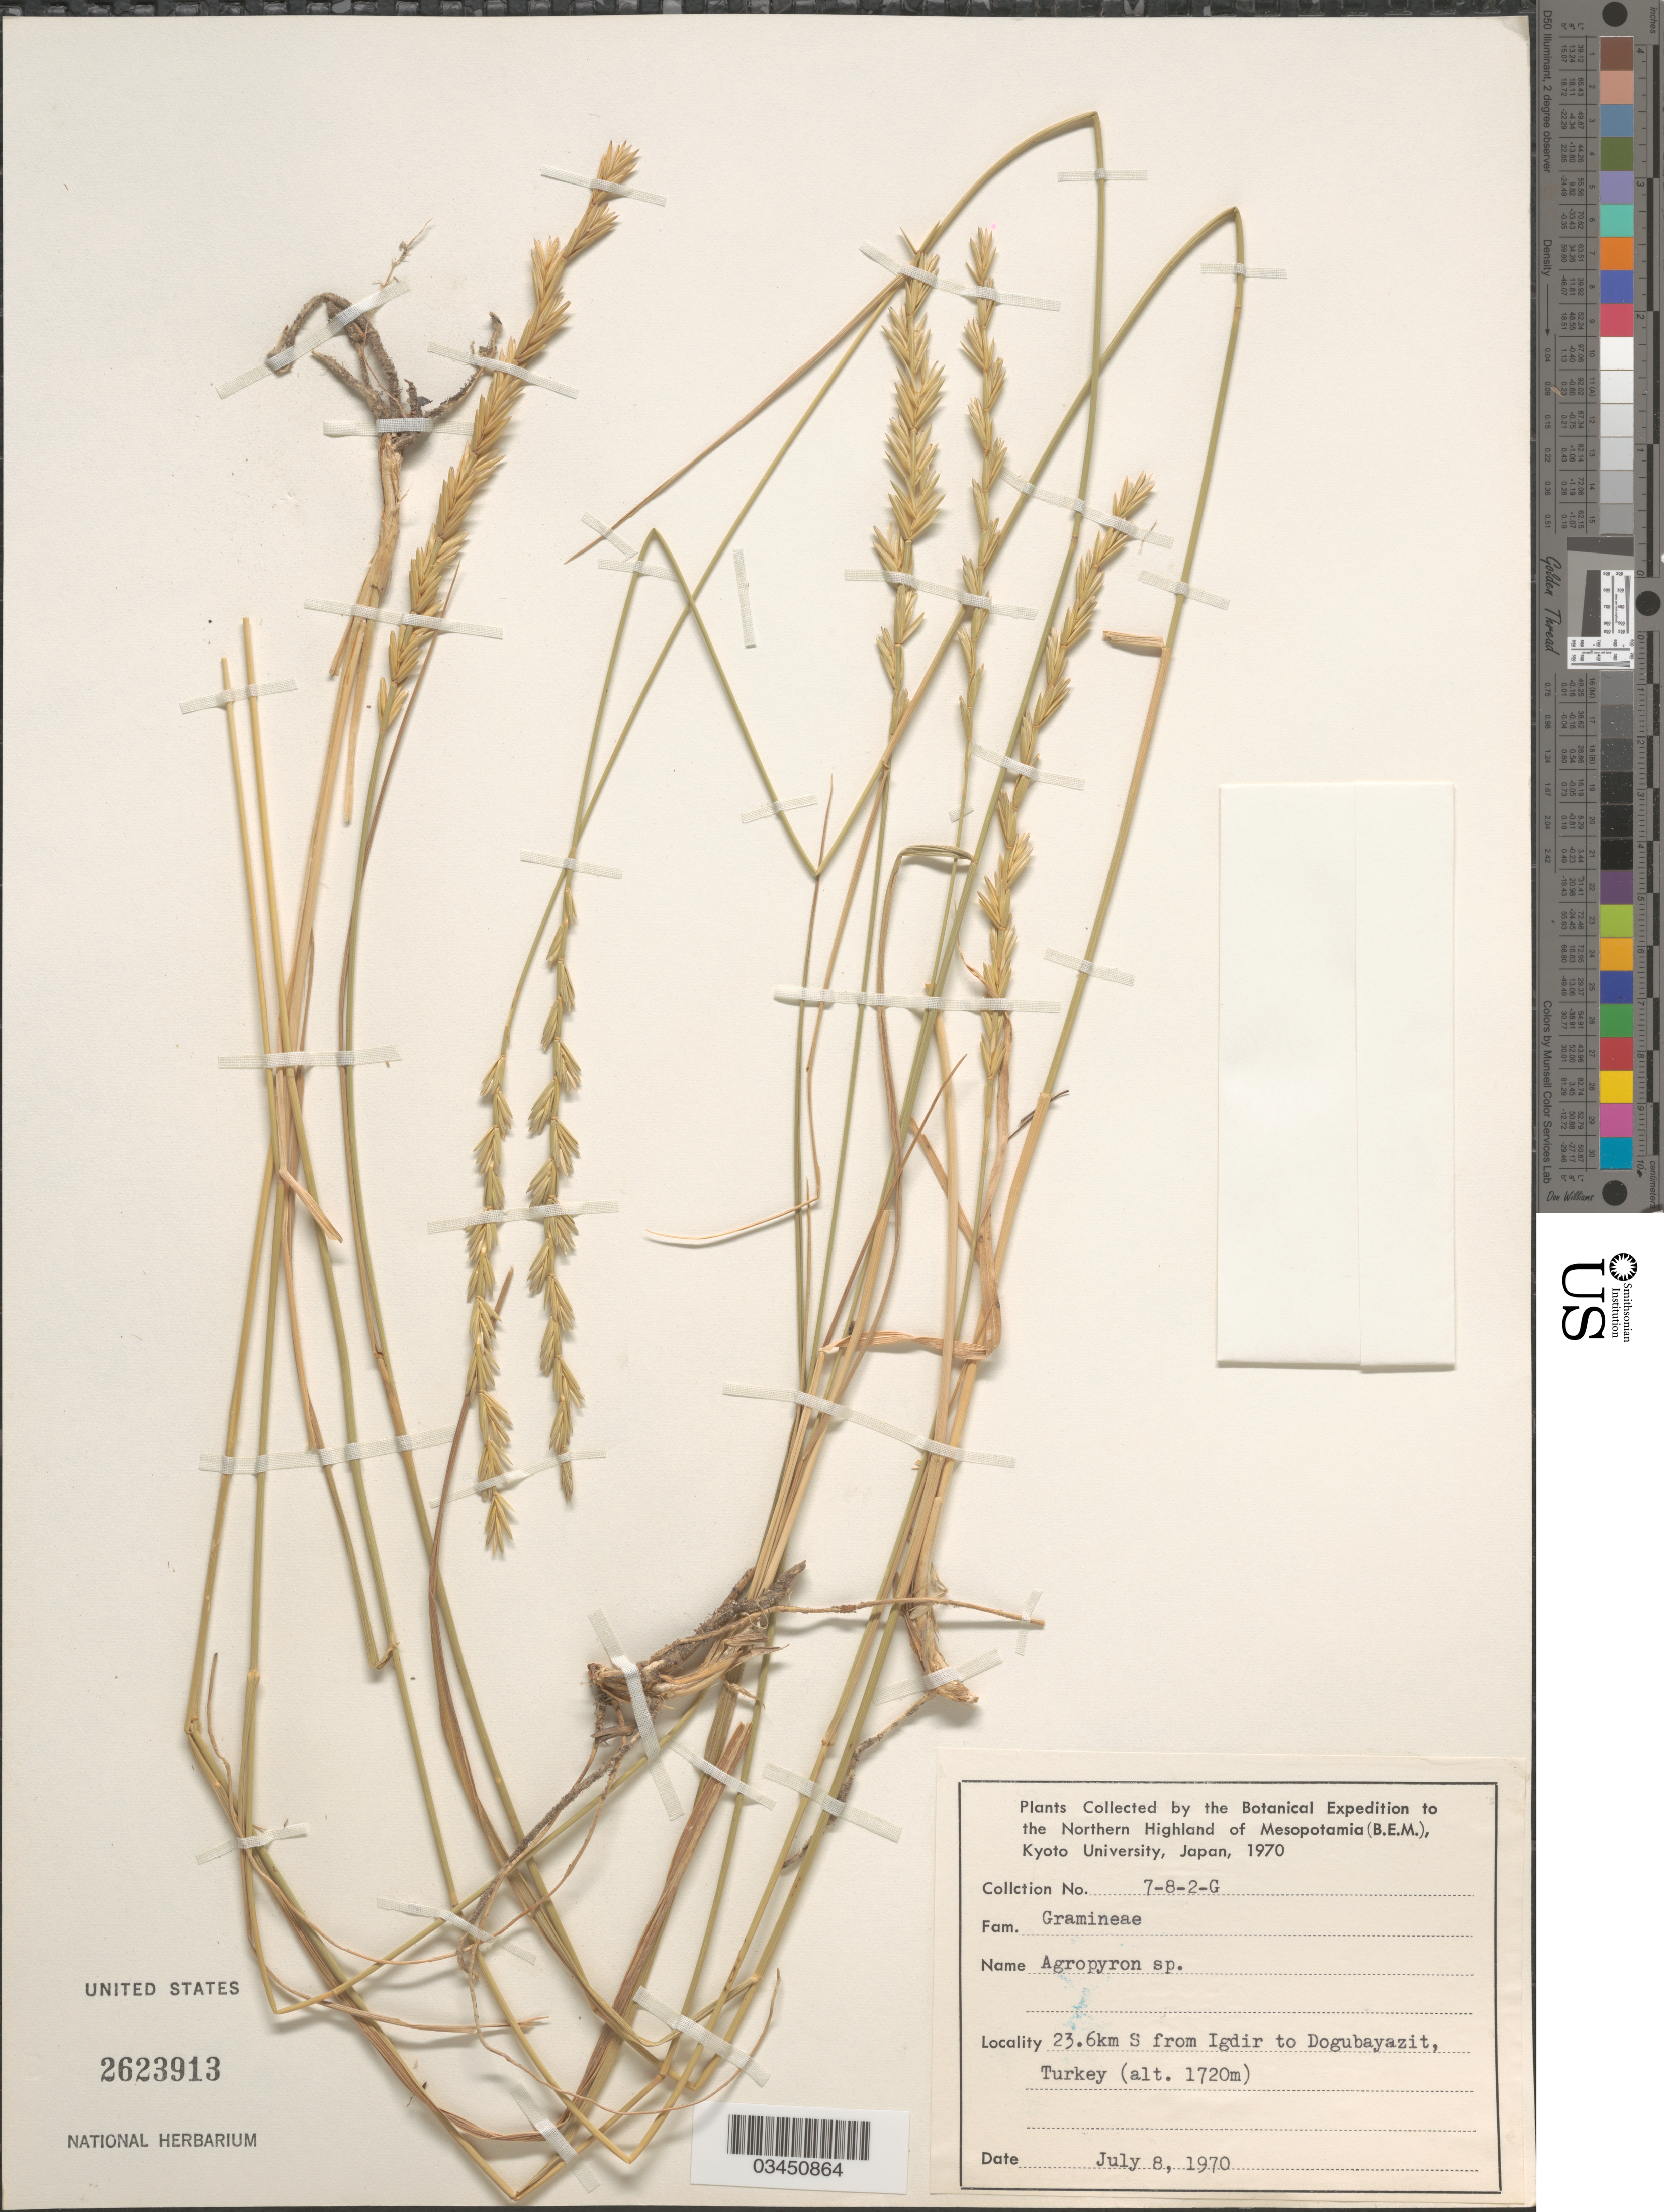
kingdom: Plantae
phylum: Tracheophyta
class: Liliopsida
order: Poales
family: Poaceae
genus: Elymus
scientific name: Elymus sp.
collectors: Botanical Expedition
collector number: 7-8-2-G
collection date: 1970-07-08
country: Turkey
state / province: Igdir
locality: To the Northern Highland of Mesopotamia (B. E. M.). 23.6km S from Igdir to Dogubayazit.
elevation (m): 1720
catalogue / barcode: US 2623913